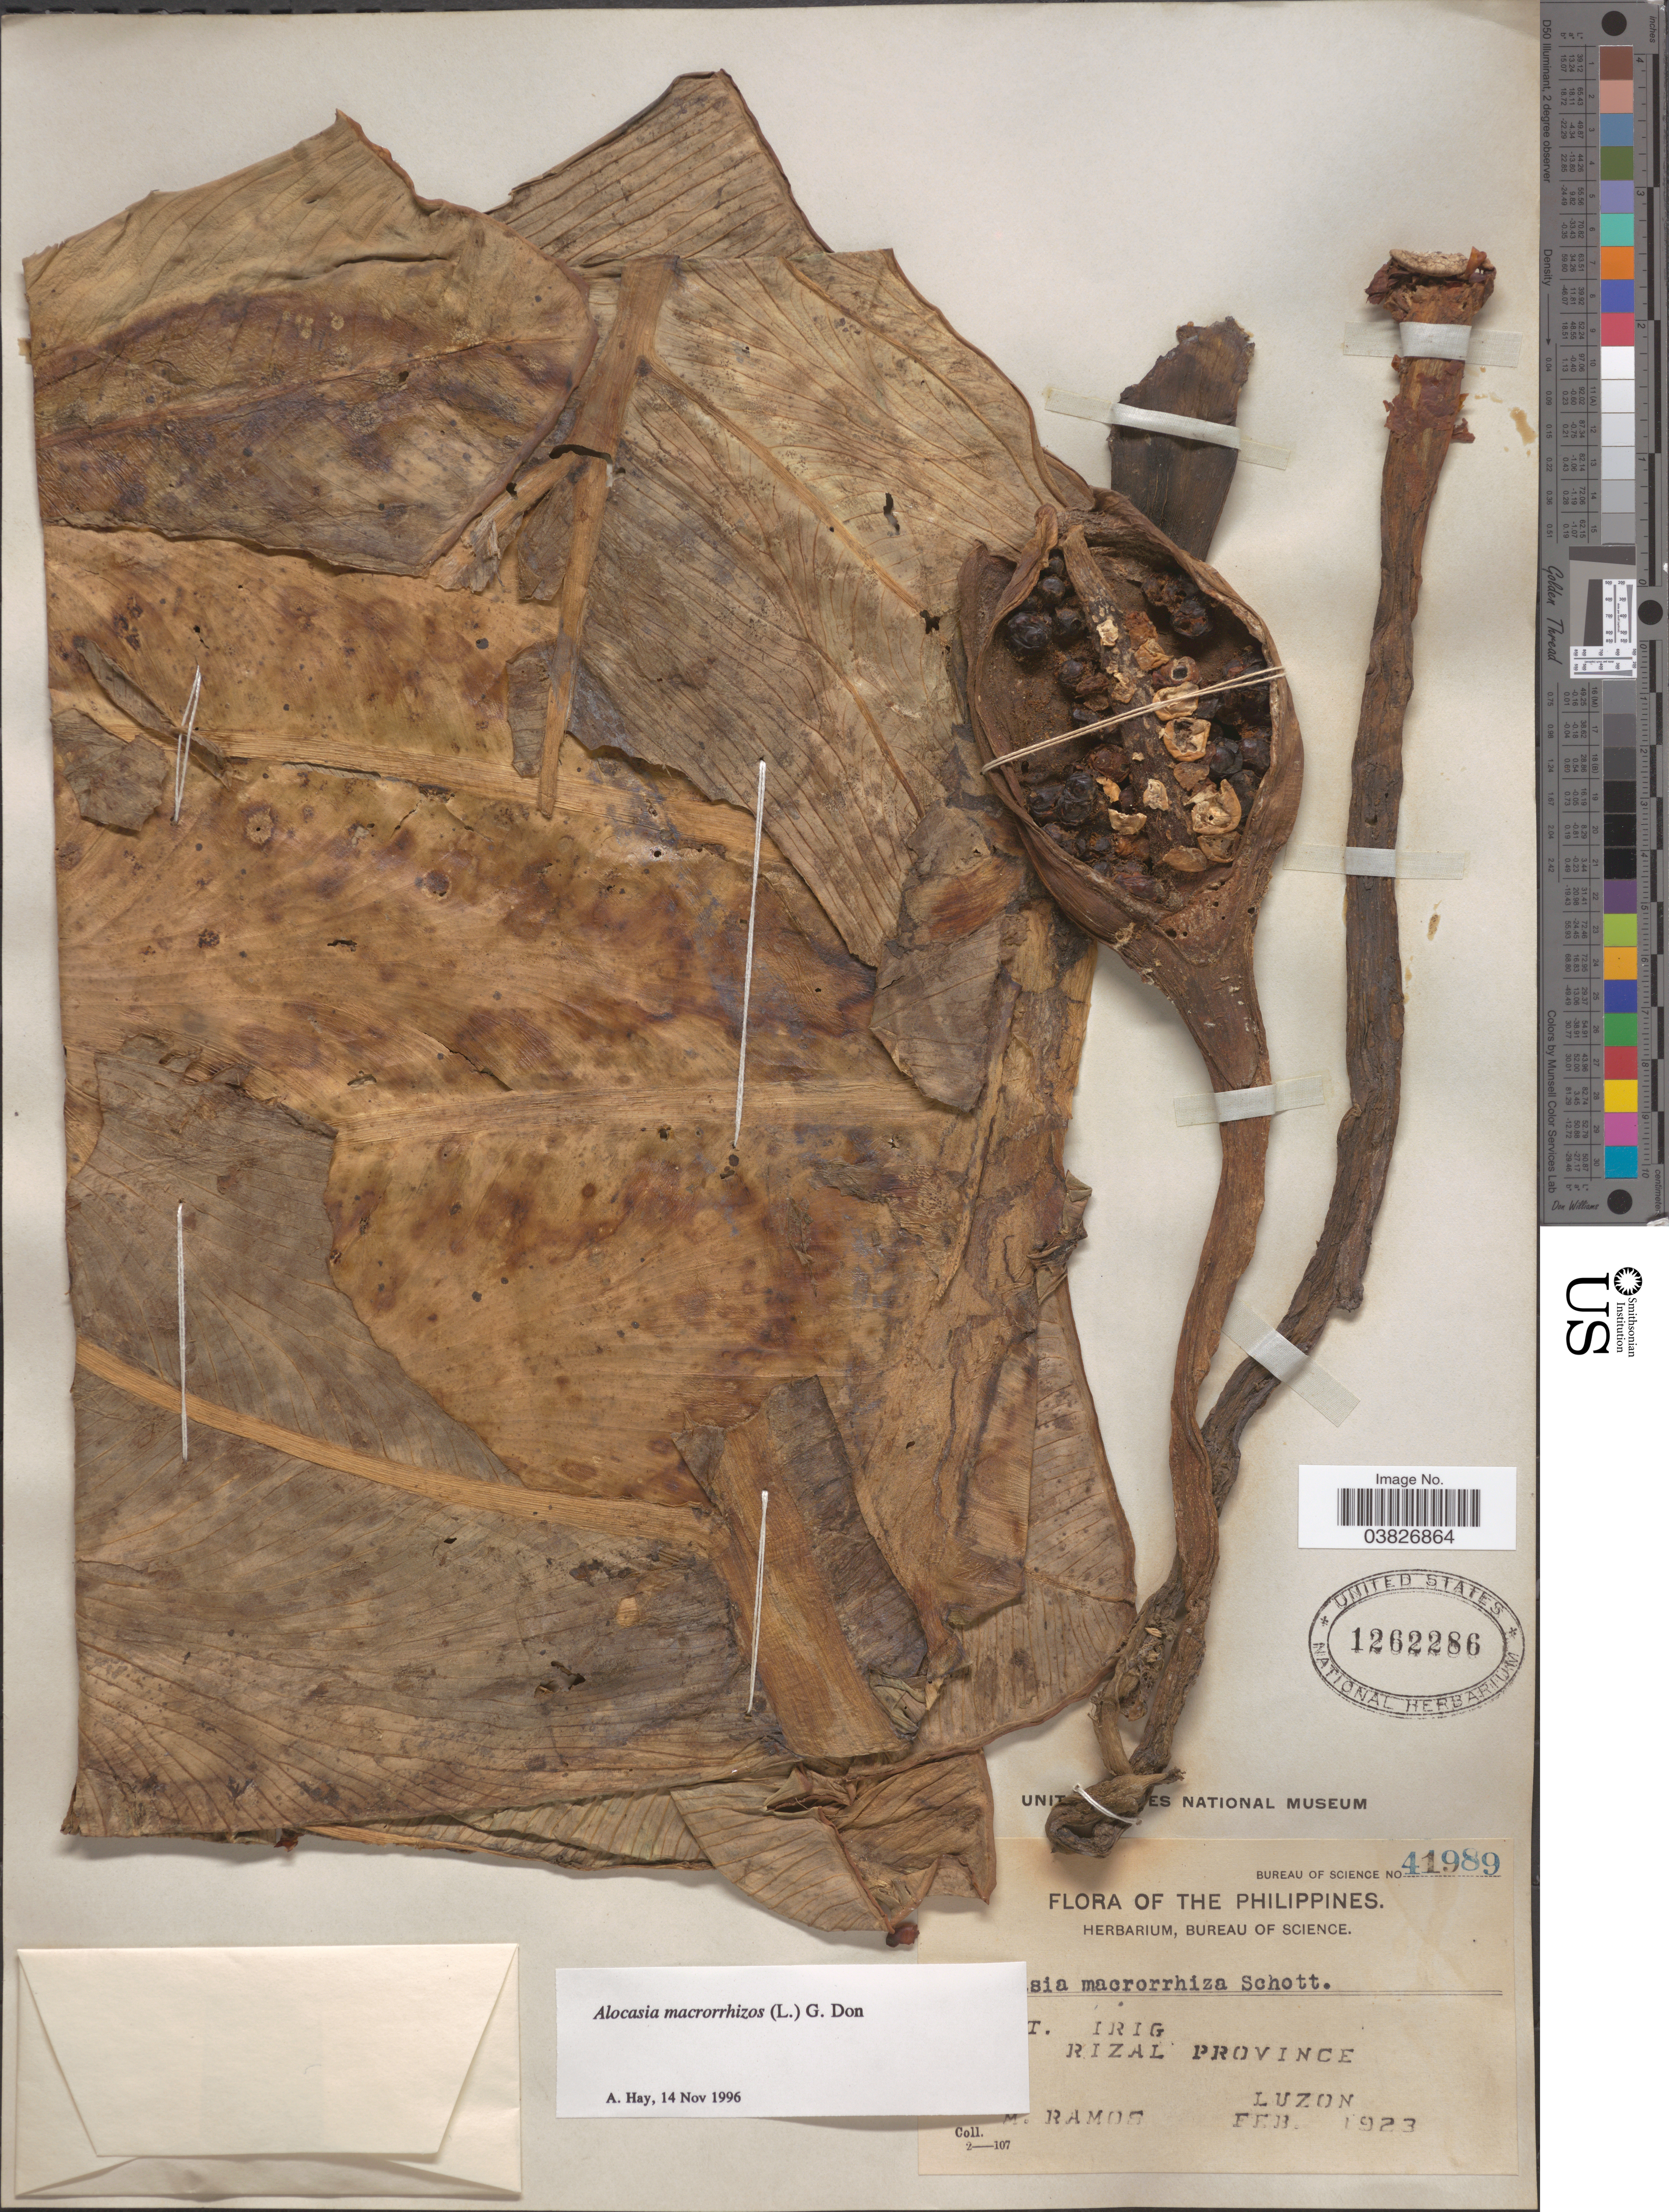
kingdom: Plantae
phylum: Tracheophyta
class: Liliopsida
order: Alismatales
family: Araceae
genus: Alocasia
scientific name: Alocasia macrorrhizos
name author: (L.) G. Don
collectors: M. Ramos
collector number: Bureau of Science 41989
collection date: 1923-02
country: Philippines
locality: [illegible text]t. Irig. Rizal Province. Luzon.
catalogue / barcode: US 1262286